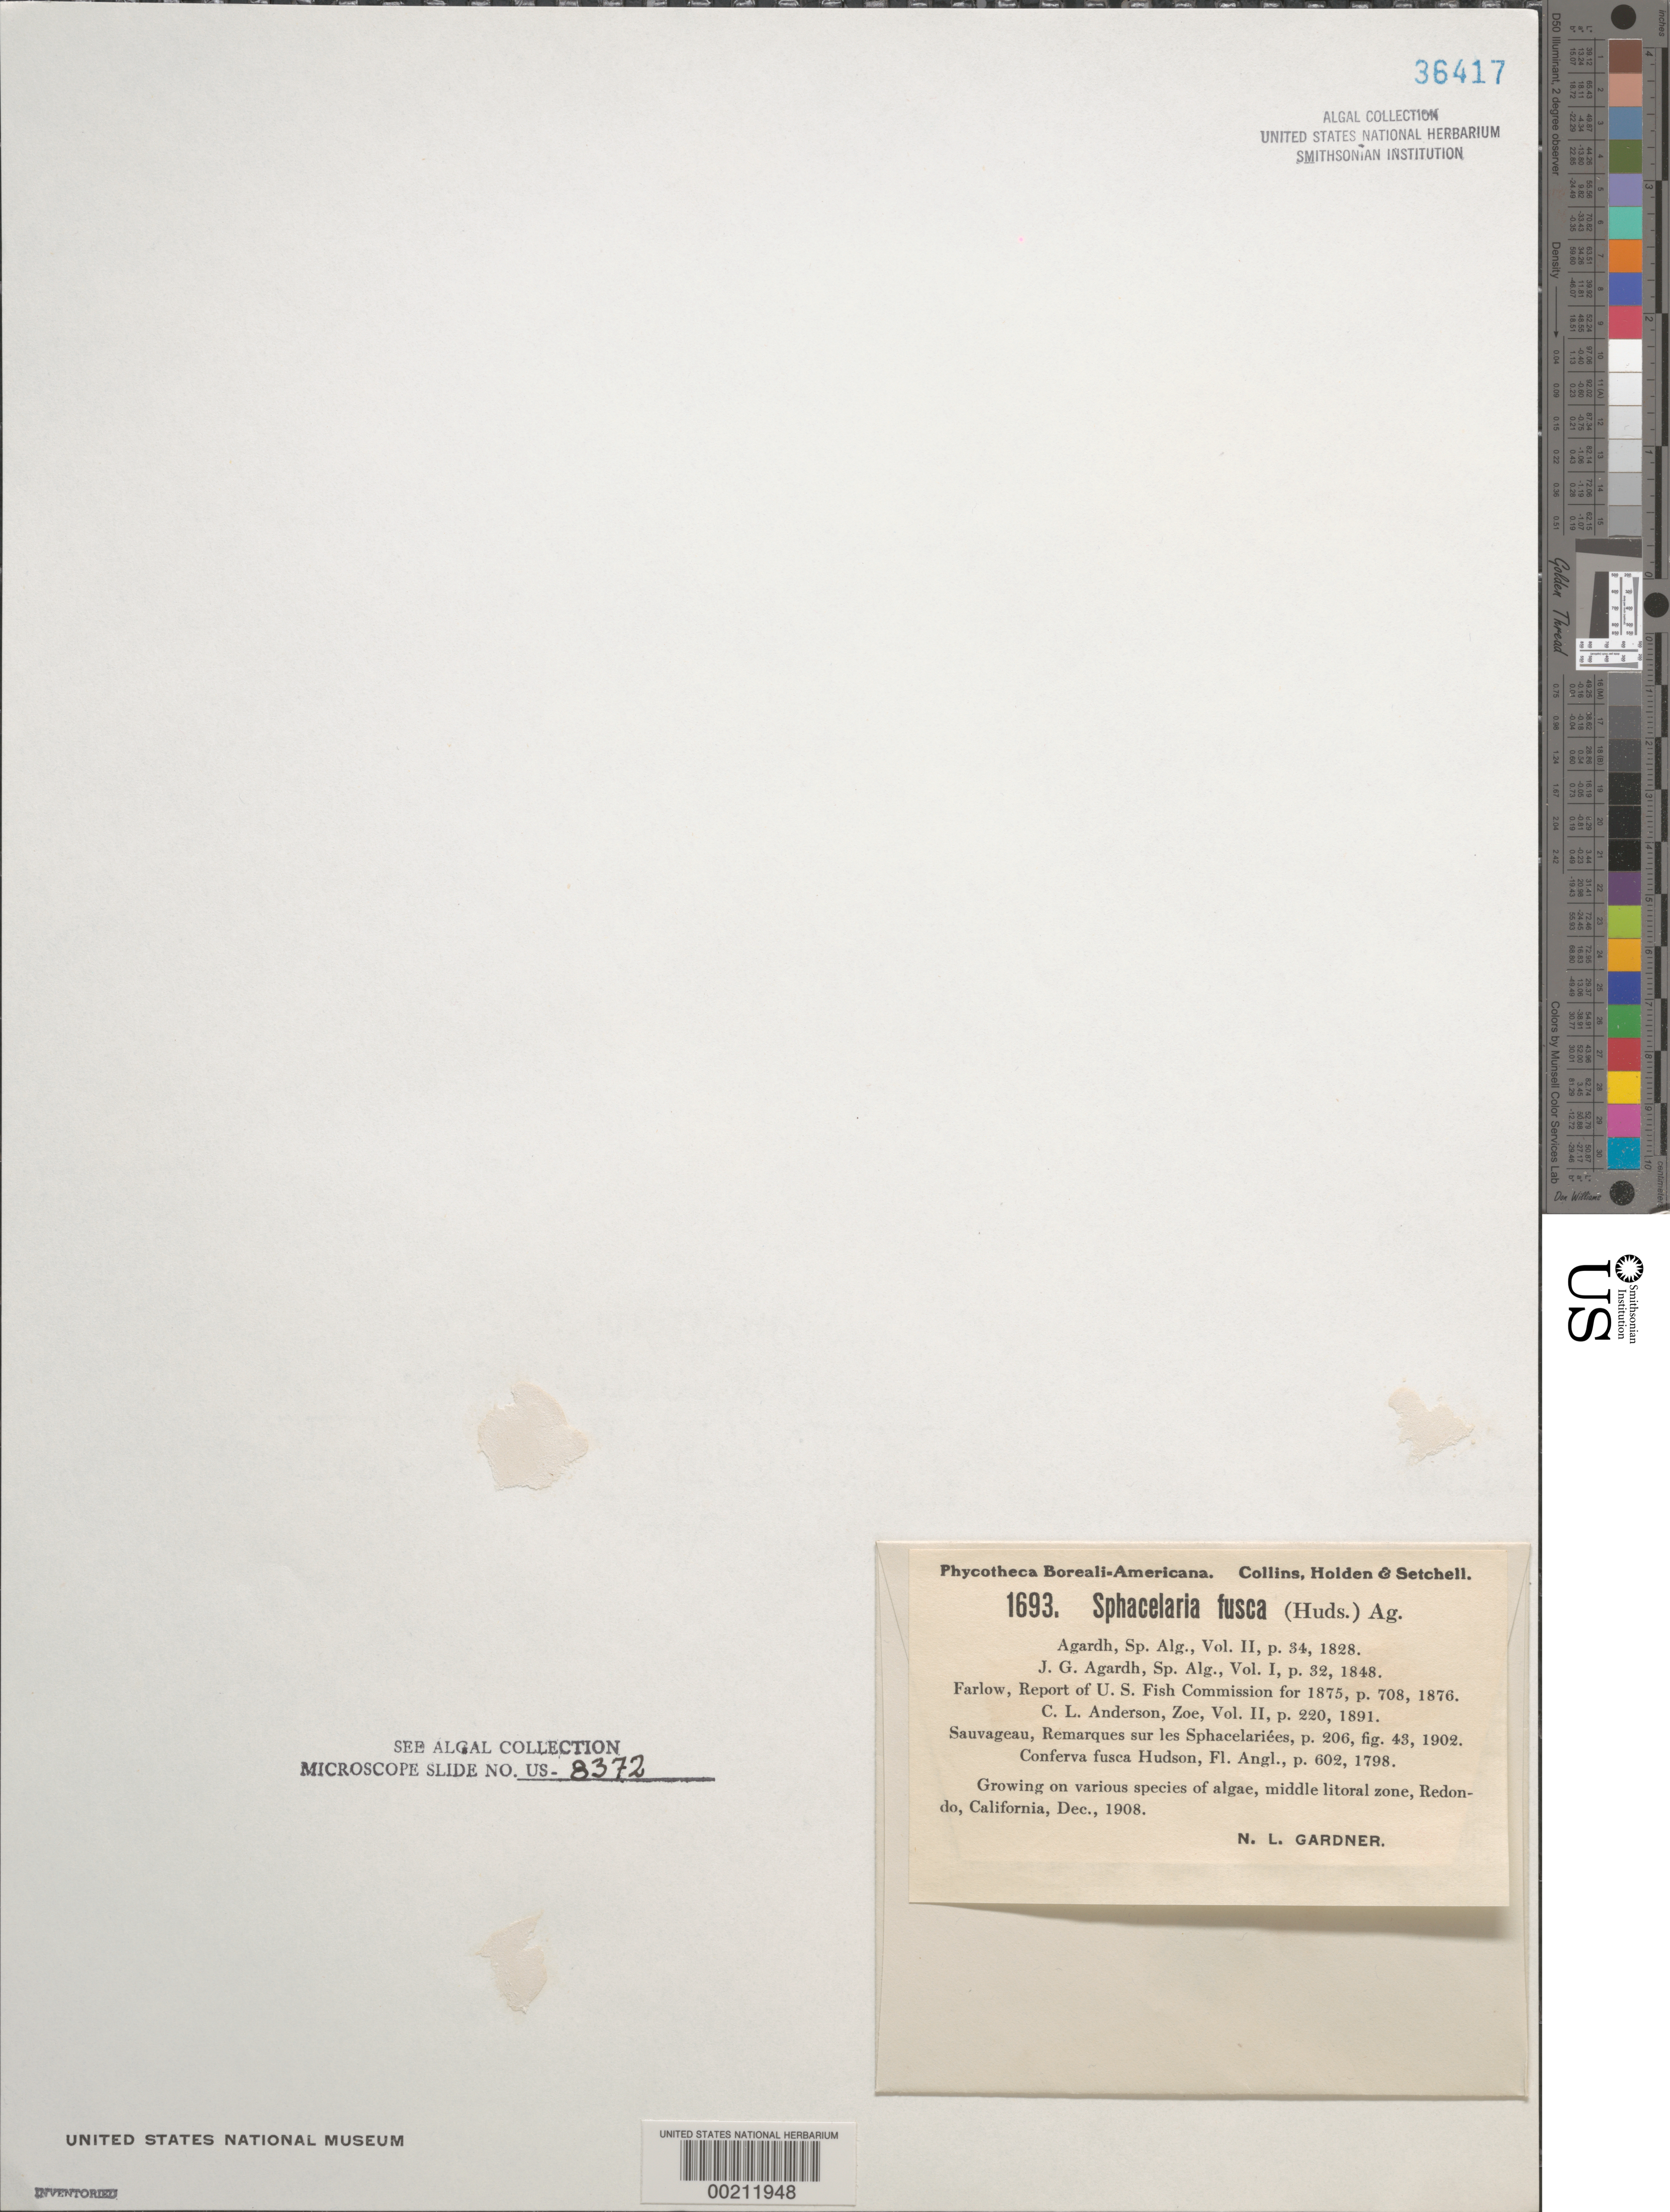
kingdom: Chromista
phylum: Ochrophyta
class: Phaeophyceae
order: Sphacelariales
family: Sphacelariaceae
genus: Sphacelaria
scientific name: Sphacelaria fusca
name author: (Huds.) S.F. Gray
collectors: N. Gardner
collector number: PB-A 1693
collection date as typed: Dec 1908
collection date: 1908-12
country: United States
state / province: California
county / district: Los Angeles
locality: Redondo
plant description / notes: Collins, Holden & Setchell, Phycotheca Boreali-Americana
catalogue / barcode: US 36417